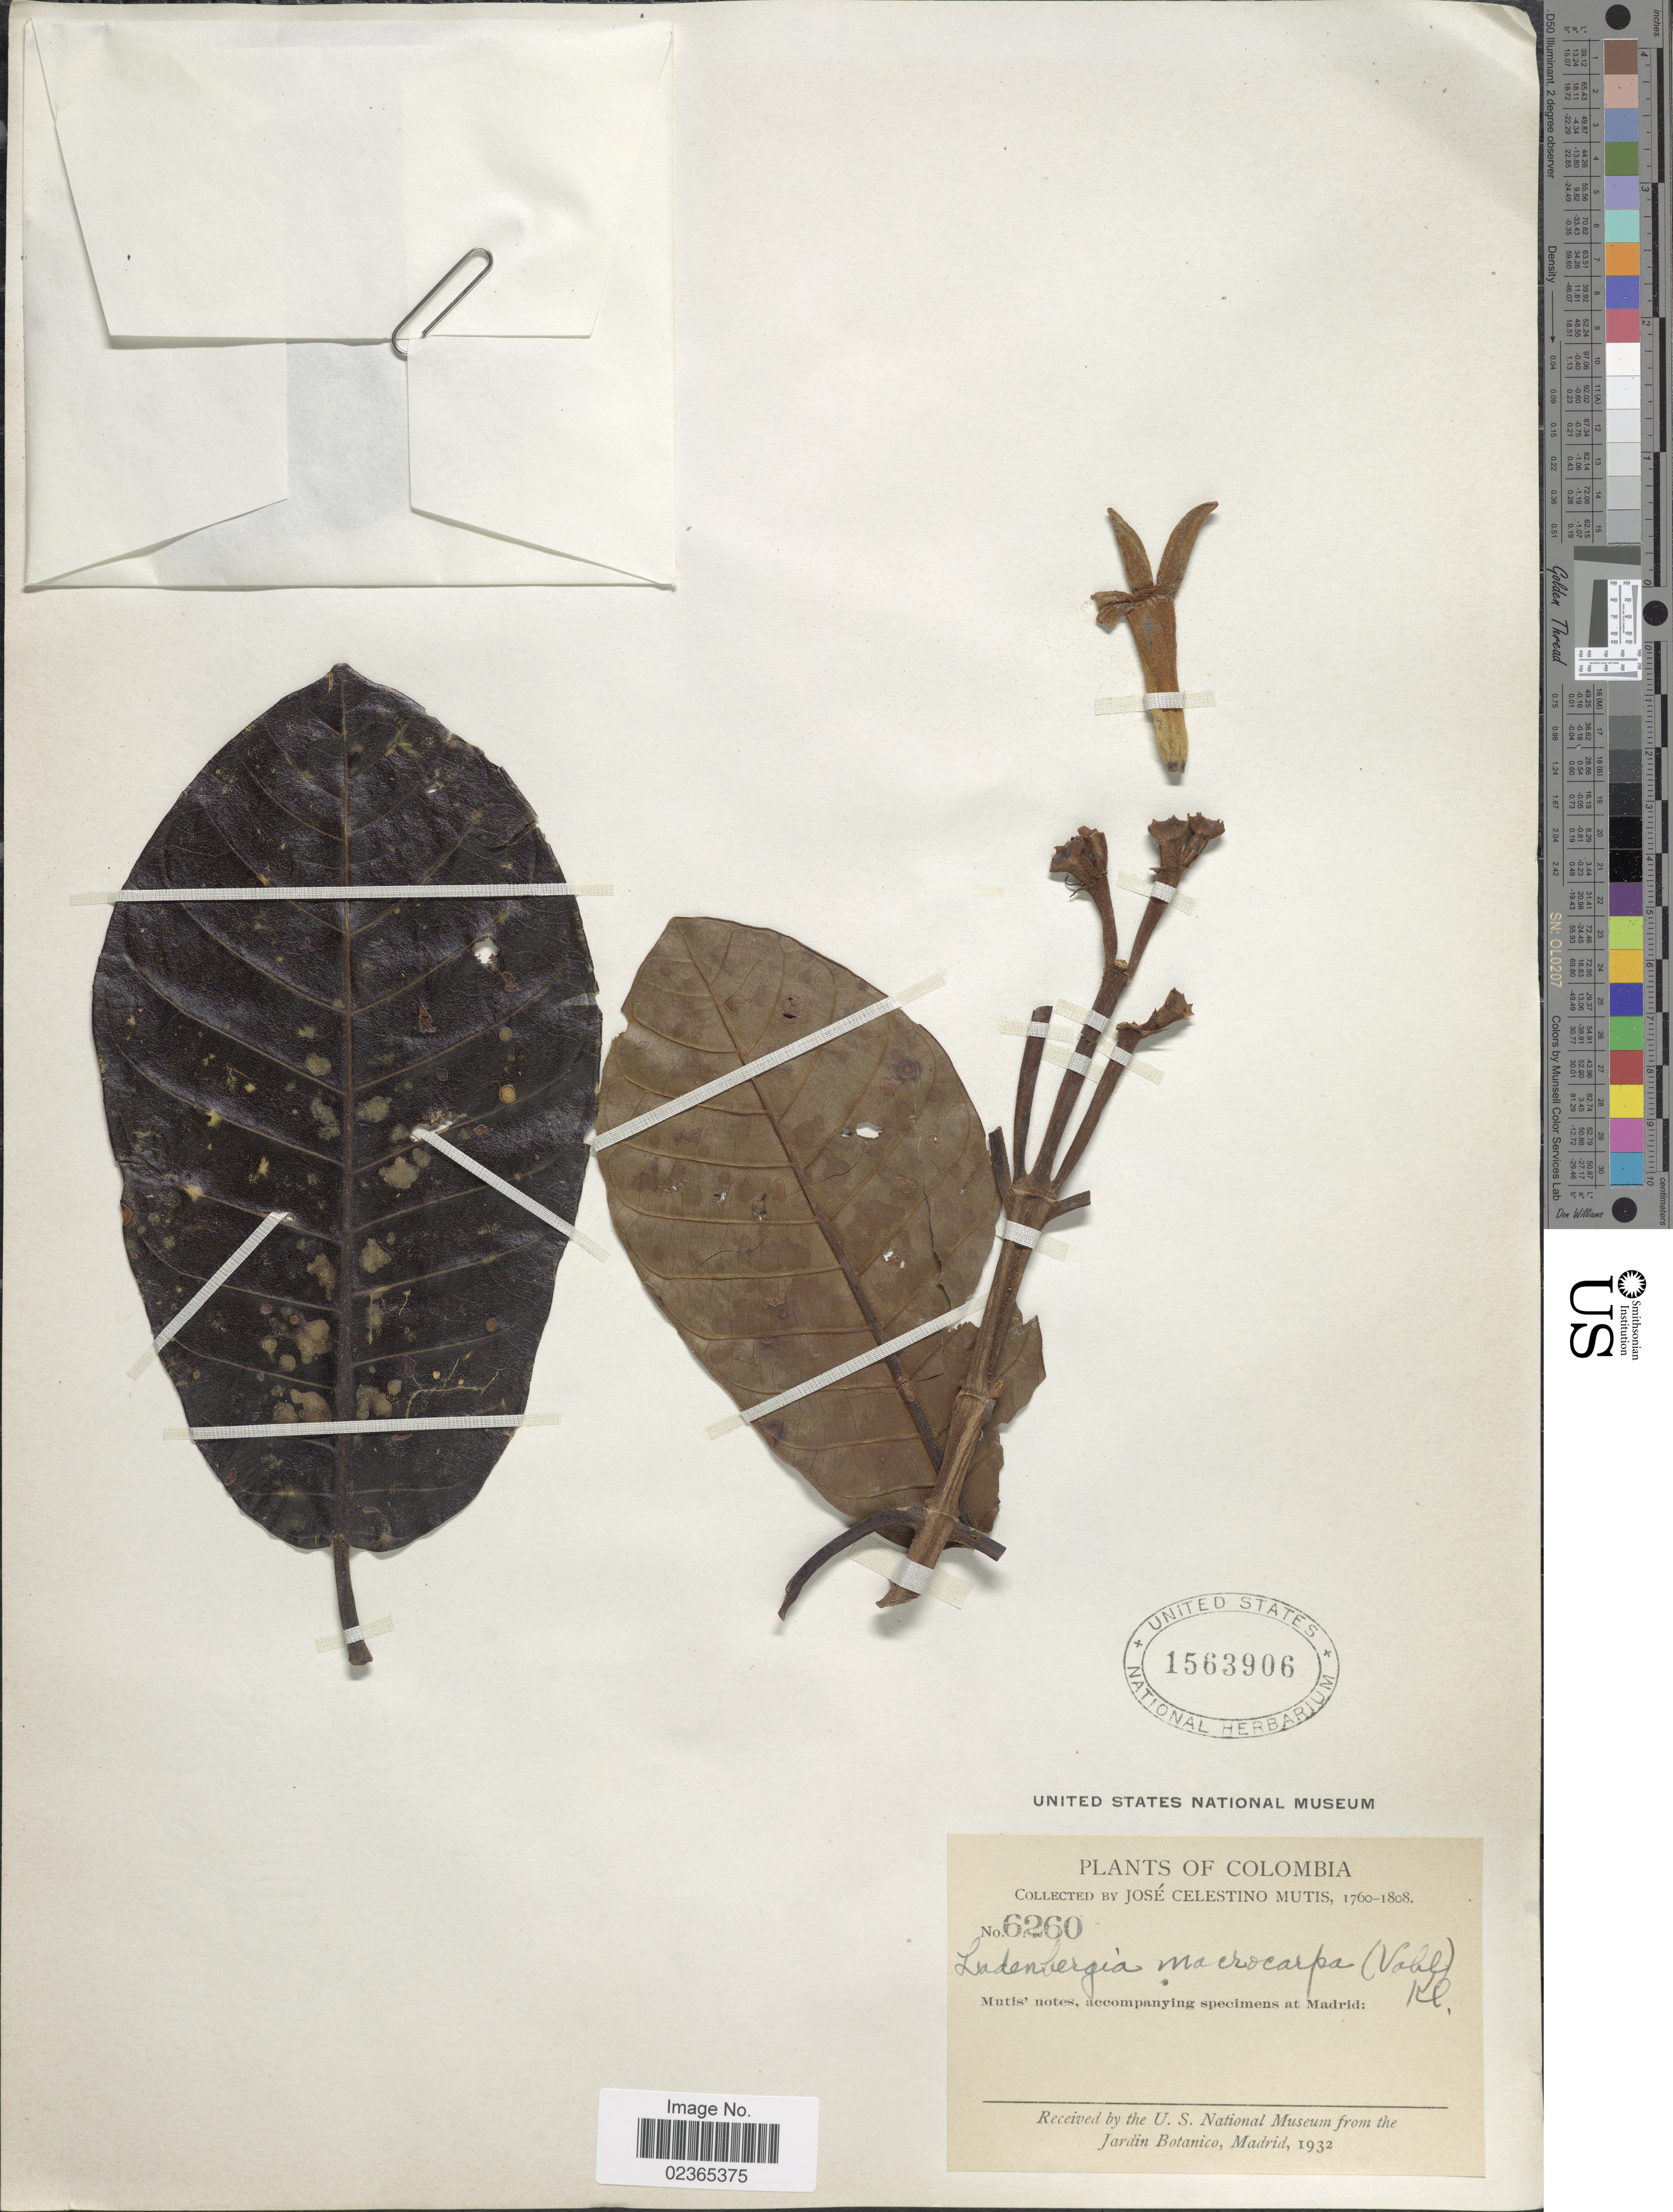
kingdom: Plantae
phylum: Tracheophyta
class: Magnoliopsida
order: Gentianales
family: Rubiaceae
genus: Ladenbergia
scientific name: Ladenbergia macrocarpa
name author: (Vahl) Klotzsch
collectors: J. C. B. Mutis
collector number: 6260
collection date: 1760/1808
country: Colombia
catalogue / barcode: US 1563906